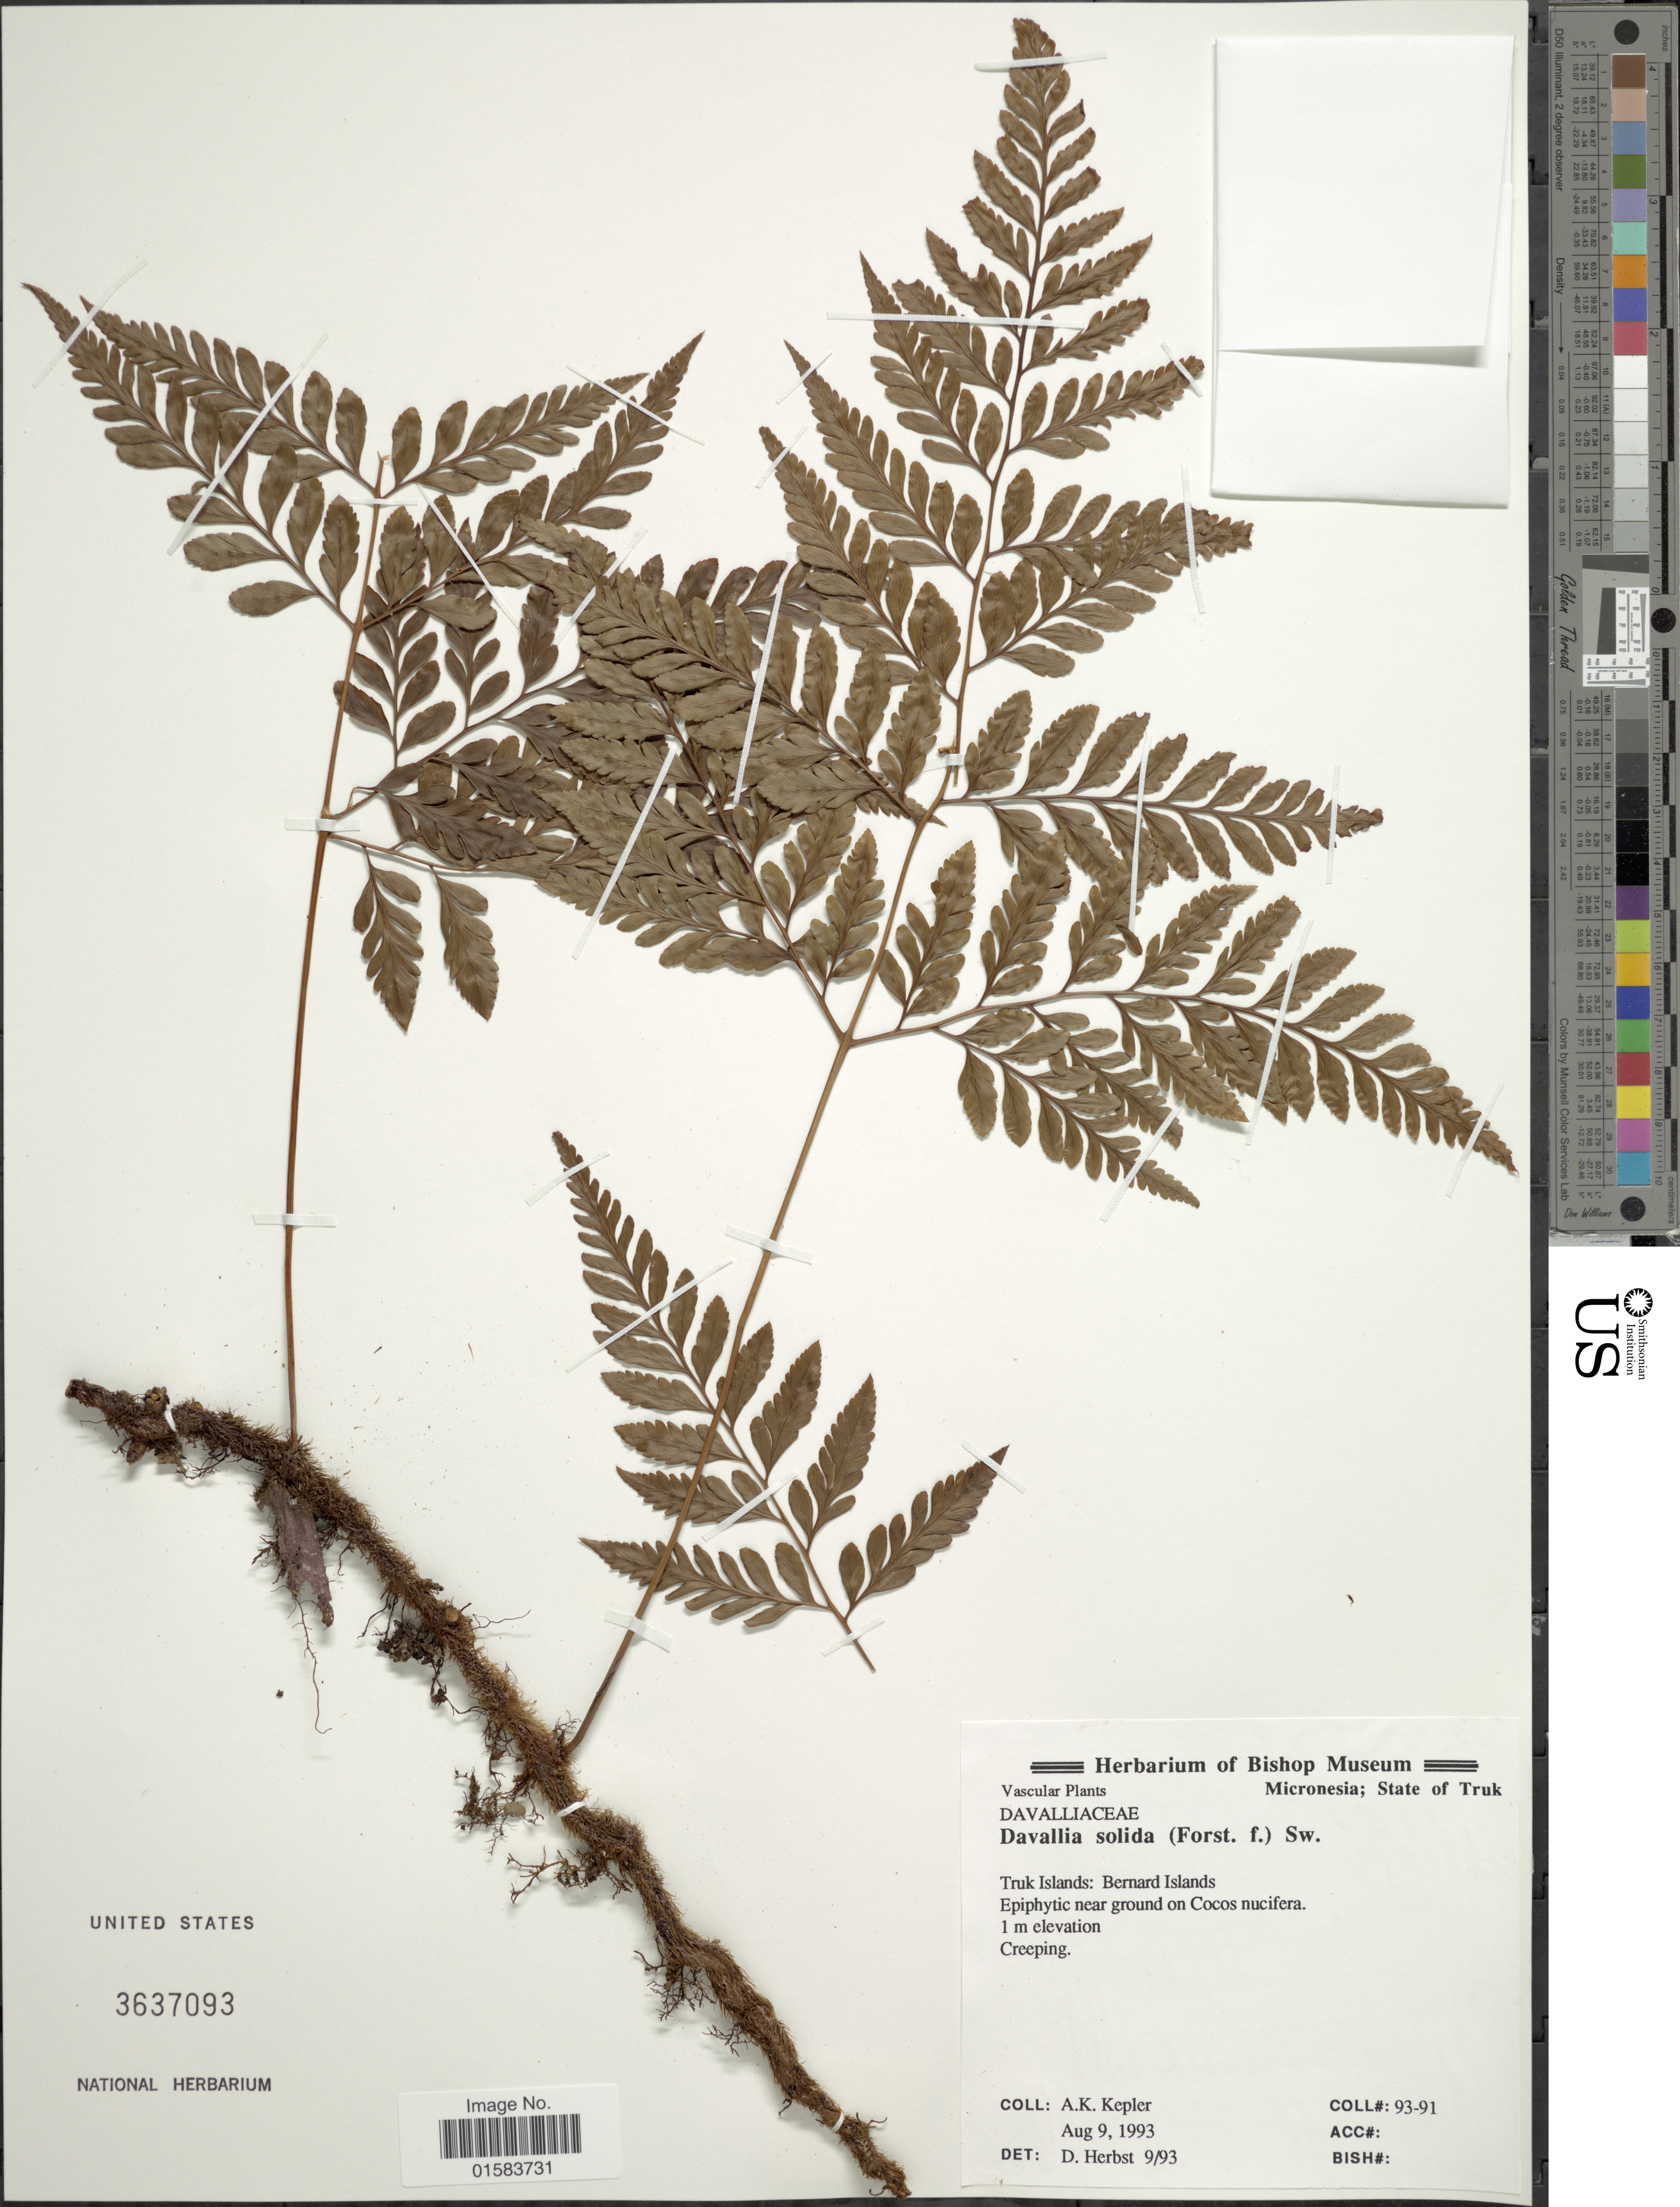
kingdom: Plantae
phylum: Tracheophyta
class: Polypodiopsida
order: Polypodiales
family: Davalliaceae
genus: Davallia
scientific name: Davallia solida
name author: (G. Forst.) Sw.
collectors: A. K. Kepler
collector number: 93-91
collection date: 1993-08-09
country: Micronesia, Federated States of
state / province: Truk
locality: Bernard Islands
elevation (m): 1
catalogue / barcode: US 3637093